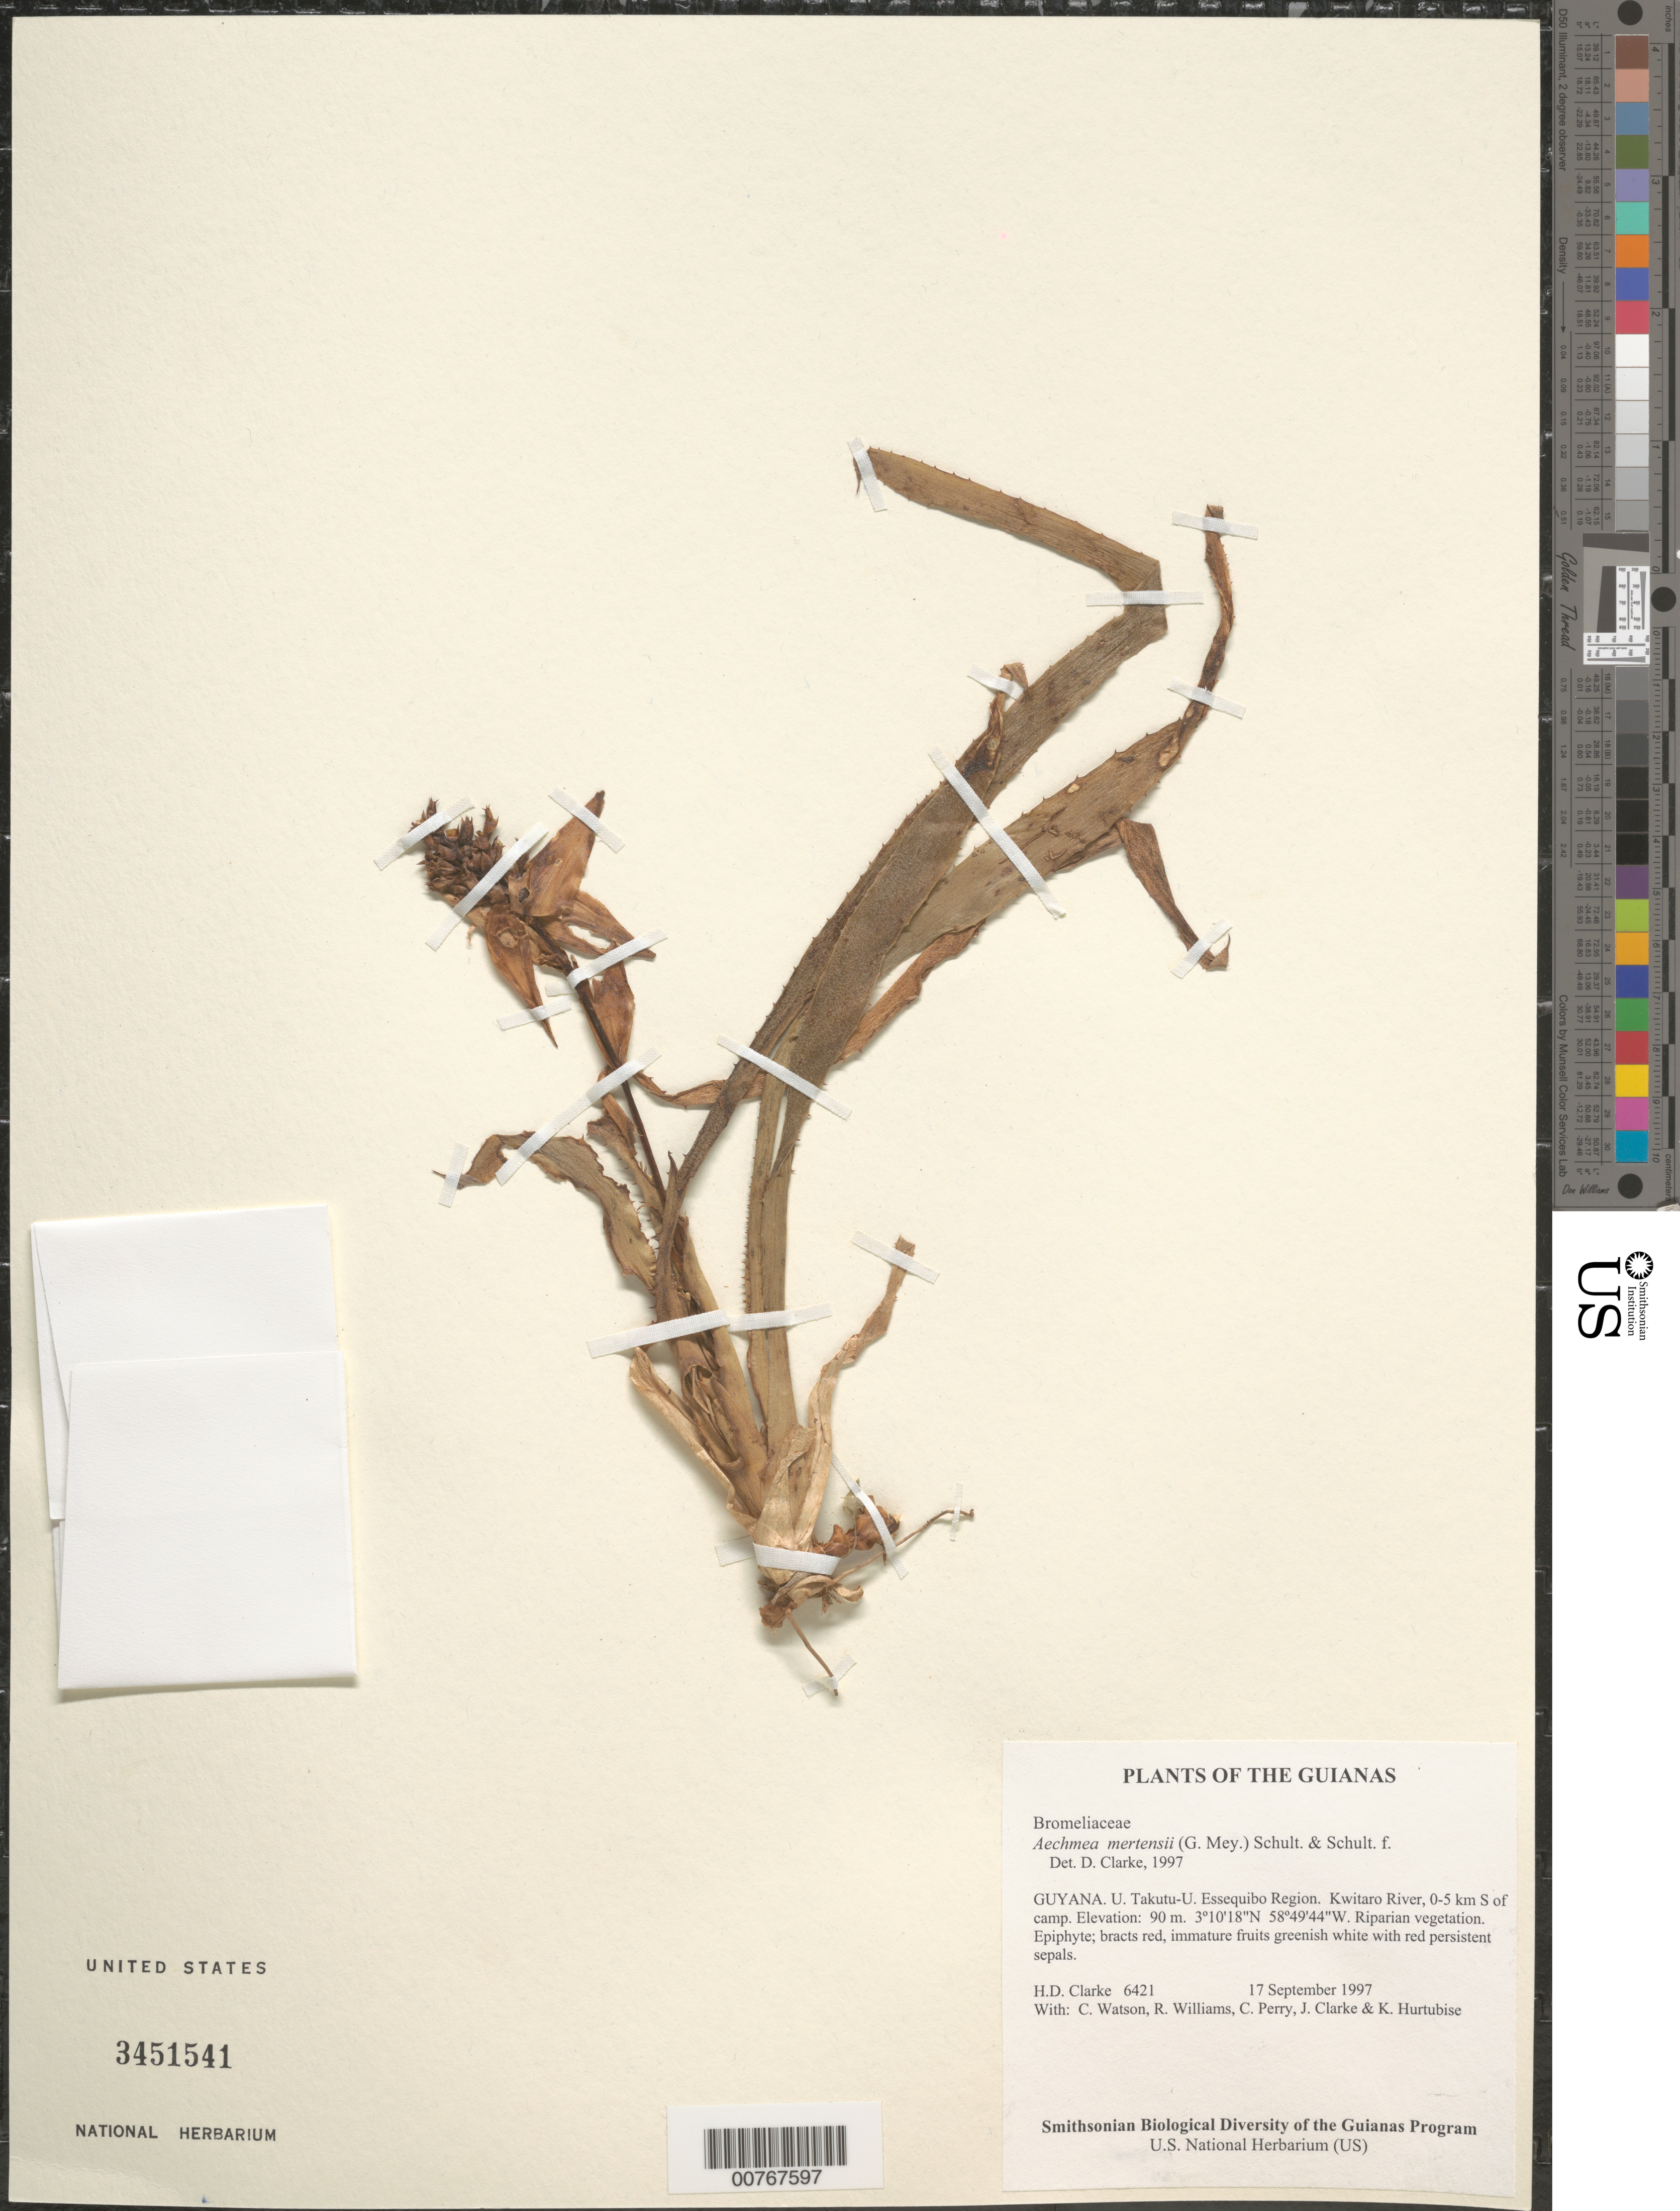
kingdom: Plantae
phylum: Tracheophyta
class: Liliopsida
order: Poales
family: Bromeliaceae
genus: Aechmea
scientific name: Aechmea mertensii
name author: (G. Mey.) Schult. & Schult. f.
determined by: Clarke, H. D., University of North Carolina (Asheville)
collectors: H. D. Clarke, C. Watson, R. Williams, C. Perry, J. Clarke & K. Hurtubise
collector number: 6421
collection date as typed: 17 September 1997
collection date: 1997-09-17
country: Guyana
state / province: U. Takutu-U. Essequibo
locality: Kwitaro River, 0-5 km S of camp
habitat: Riparian vegetation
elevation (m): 90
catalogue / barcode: US 3451541